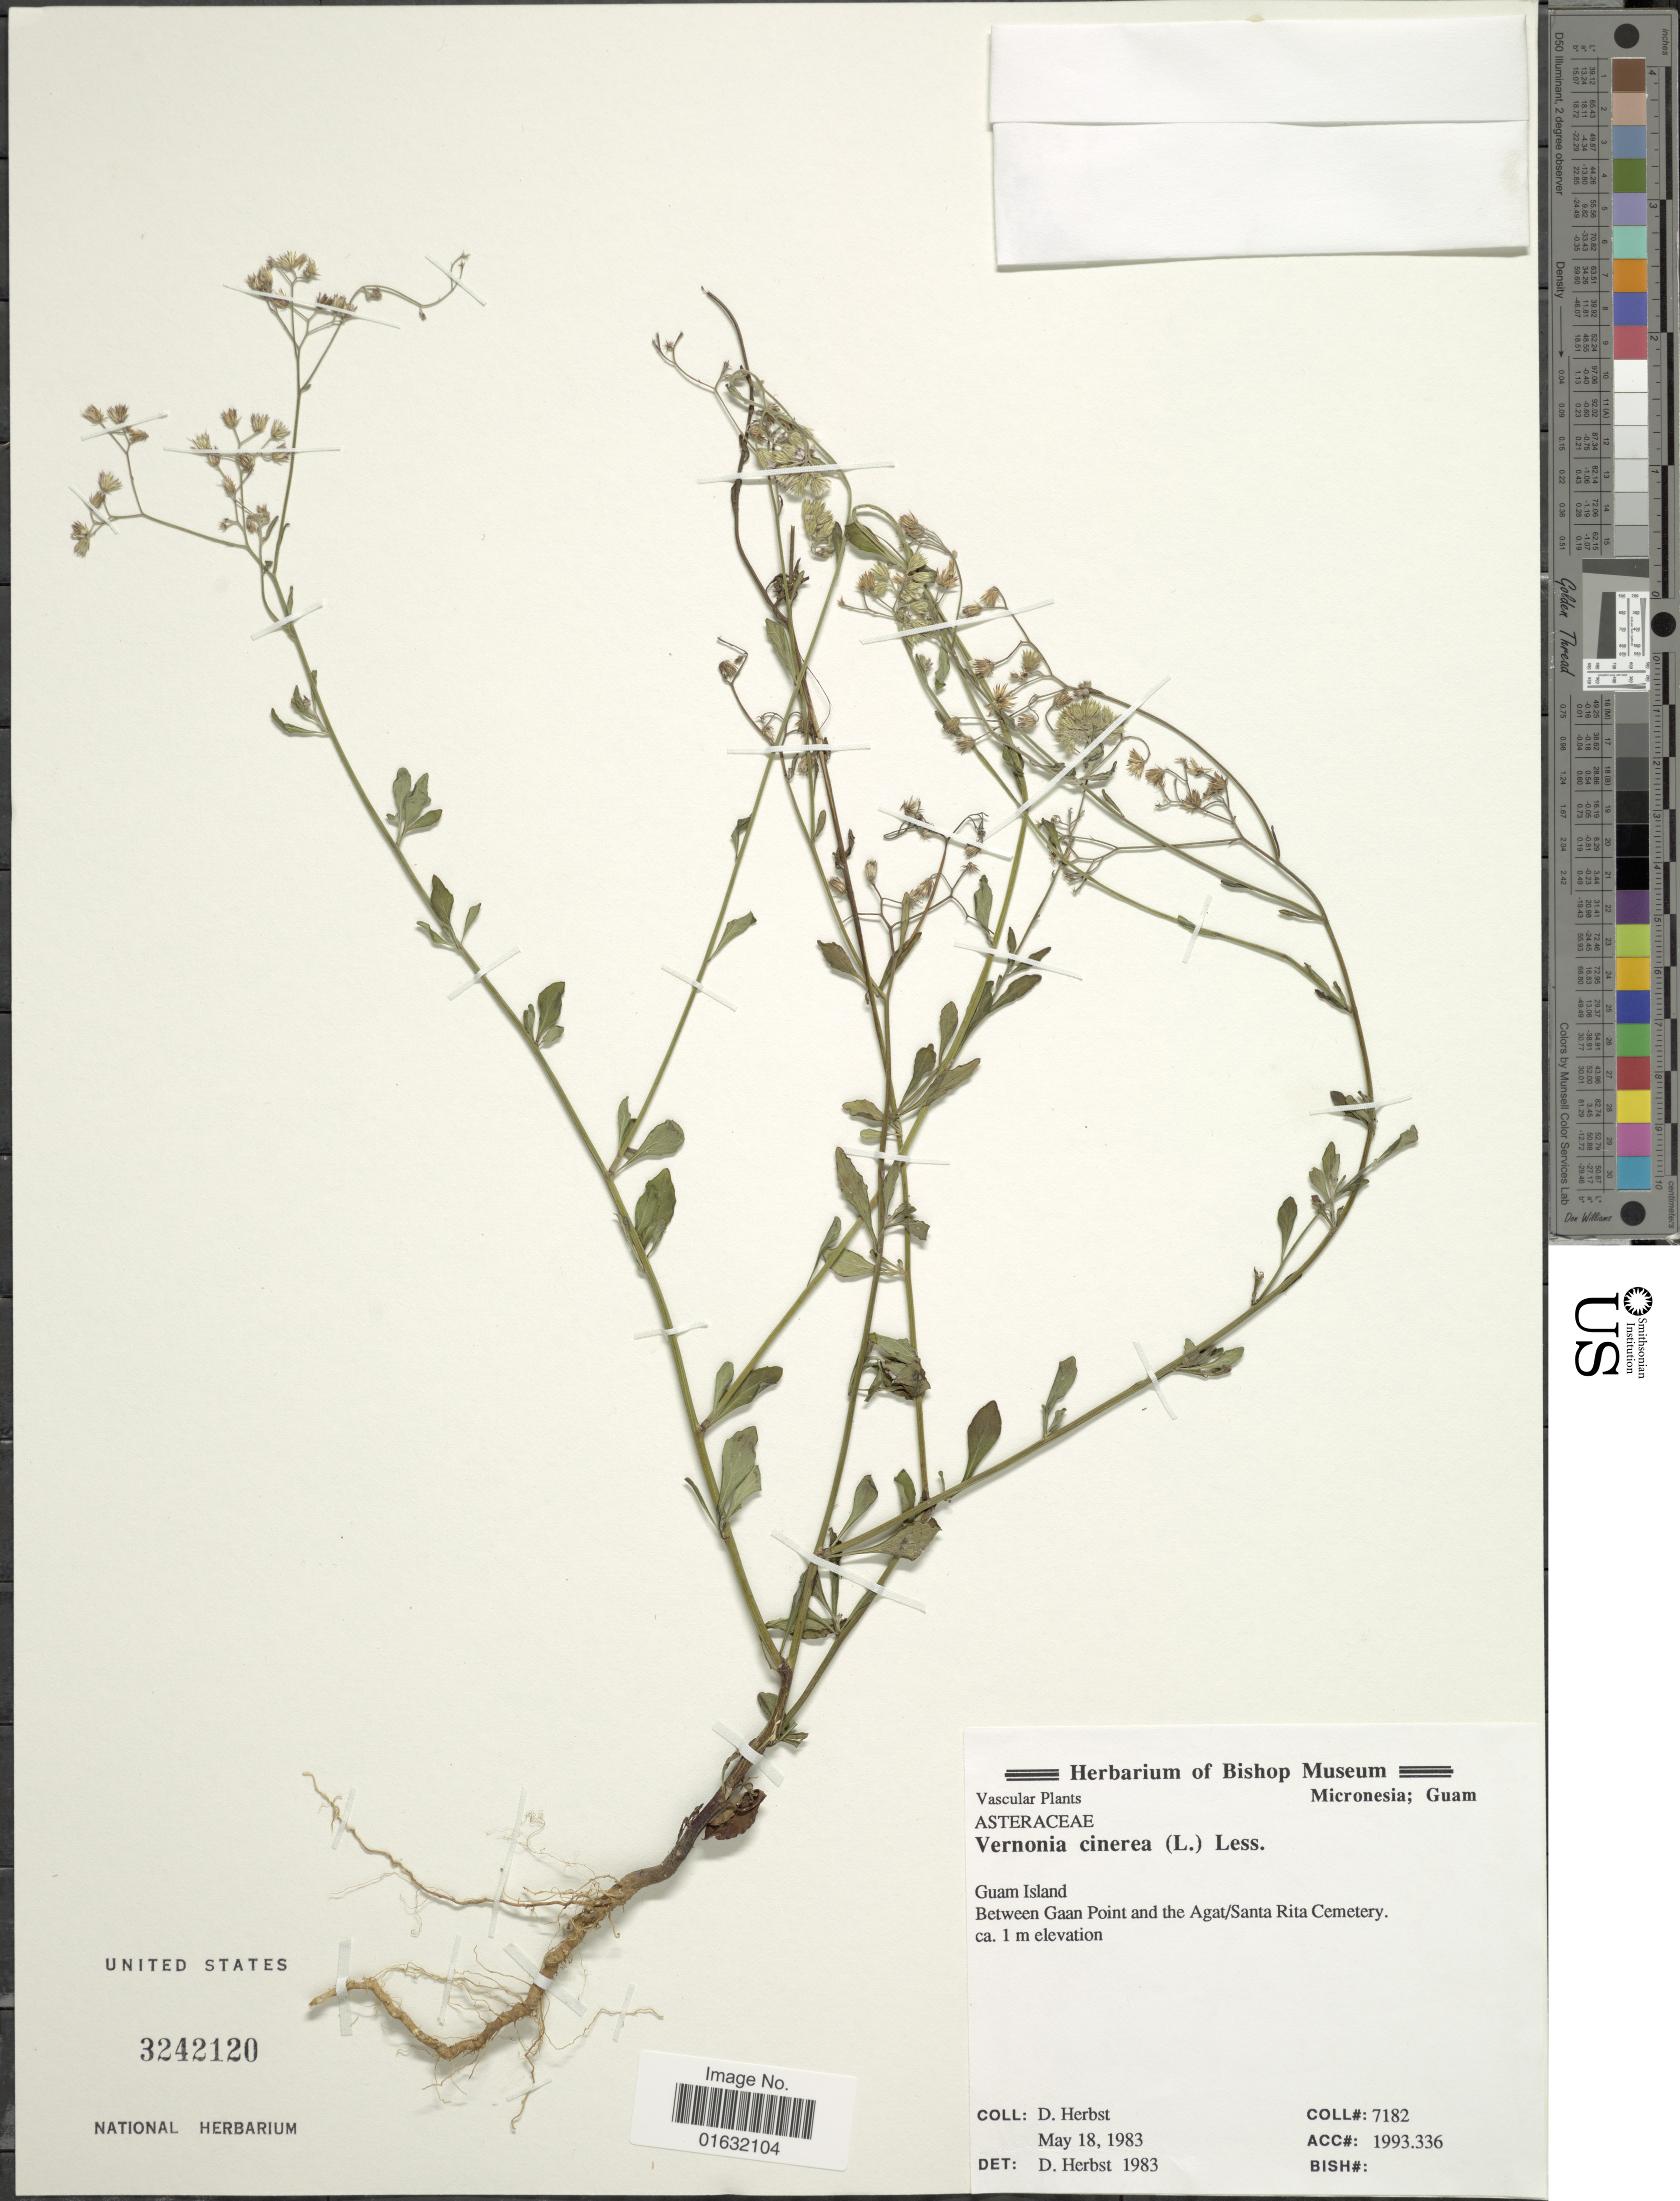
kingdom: Plantae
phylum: Tracheophyta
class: Magnoliopsida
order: Asterales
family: Asteraceae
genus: Cyanthillium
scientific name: Cyanthillium cinereum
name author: (L.) H. Rob.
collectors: D. Herbst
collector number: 7182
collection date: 1983-05-18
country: Guam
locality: Guam Islands, between Gaan Point and the Agat/Santa Rita Cemetery.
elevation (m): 1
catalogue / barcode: US 3242120